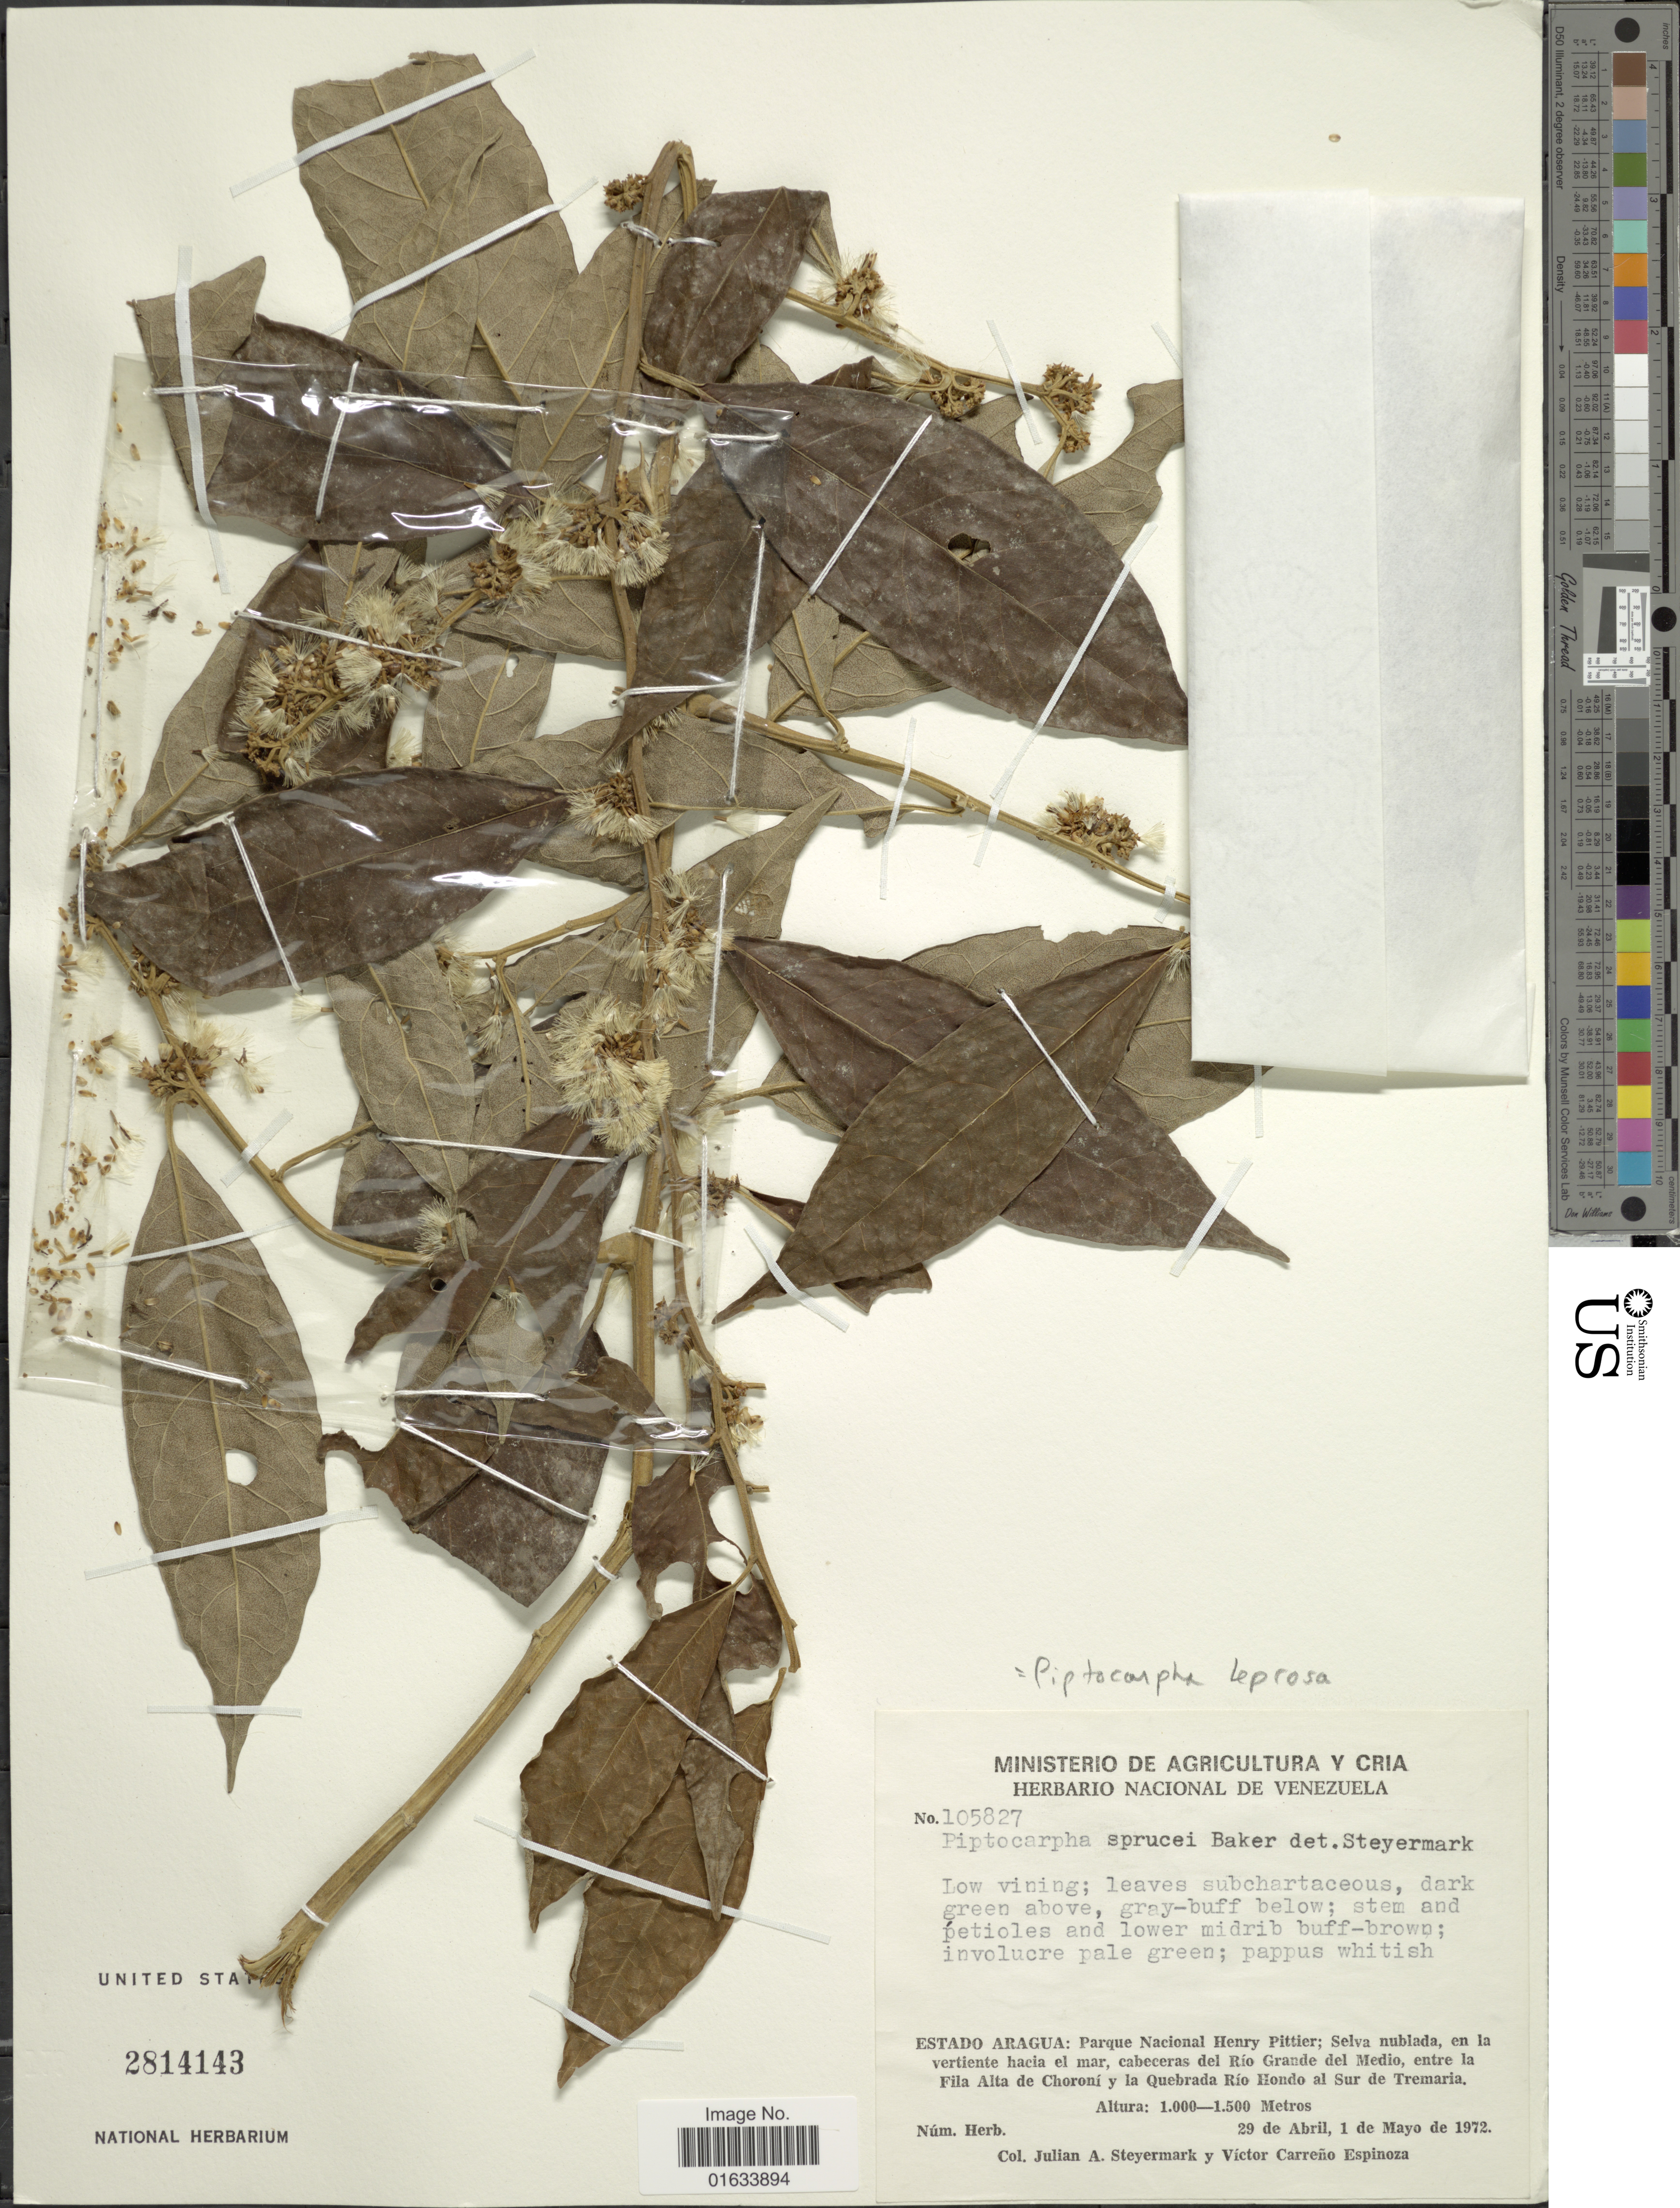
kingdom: Plantae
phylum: Tracheophyta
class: Magnoliopsida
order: Asterales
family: Asteraceae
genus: Piptocarpha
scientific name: Piptocarpha leprosa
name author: (Less.) Baker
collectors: J. Steyermark & V. Espinoza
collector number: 105827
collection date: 1972-04-29/1972-05-01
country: Venezuela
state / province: Aragua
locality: Estado Aragua: Parque Nacional Henry Pittier; Selva nublada, en la vertiente hacia el mar, cabeceras del Rio Grande del Medio, entre la Fila Alta de Choroni y la Quebrada Rio Hondo al Sur de Tremaria.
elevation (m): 1000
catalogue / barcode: US 2814143